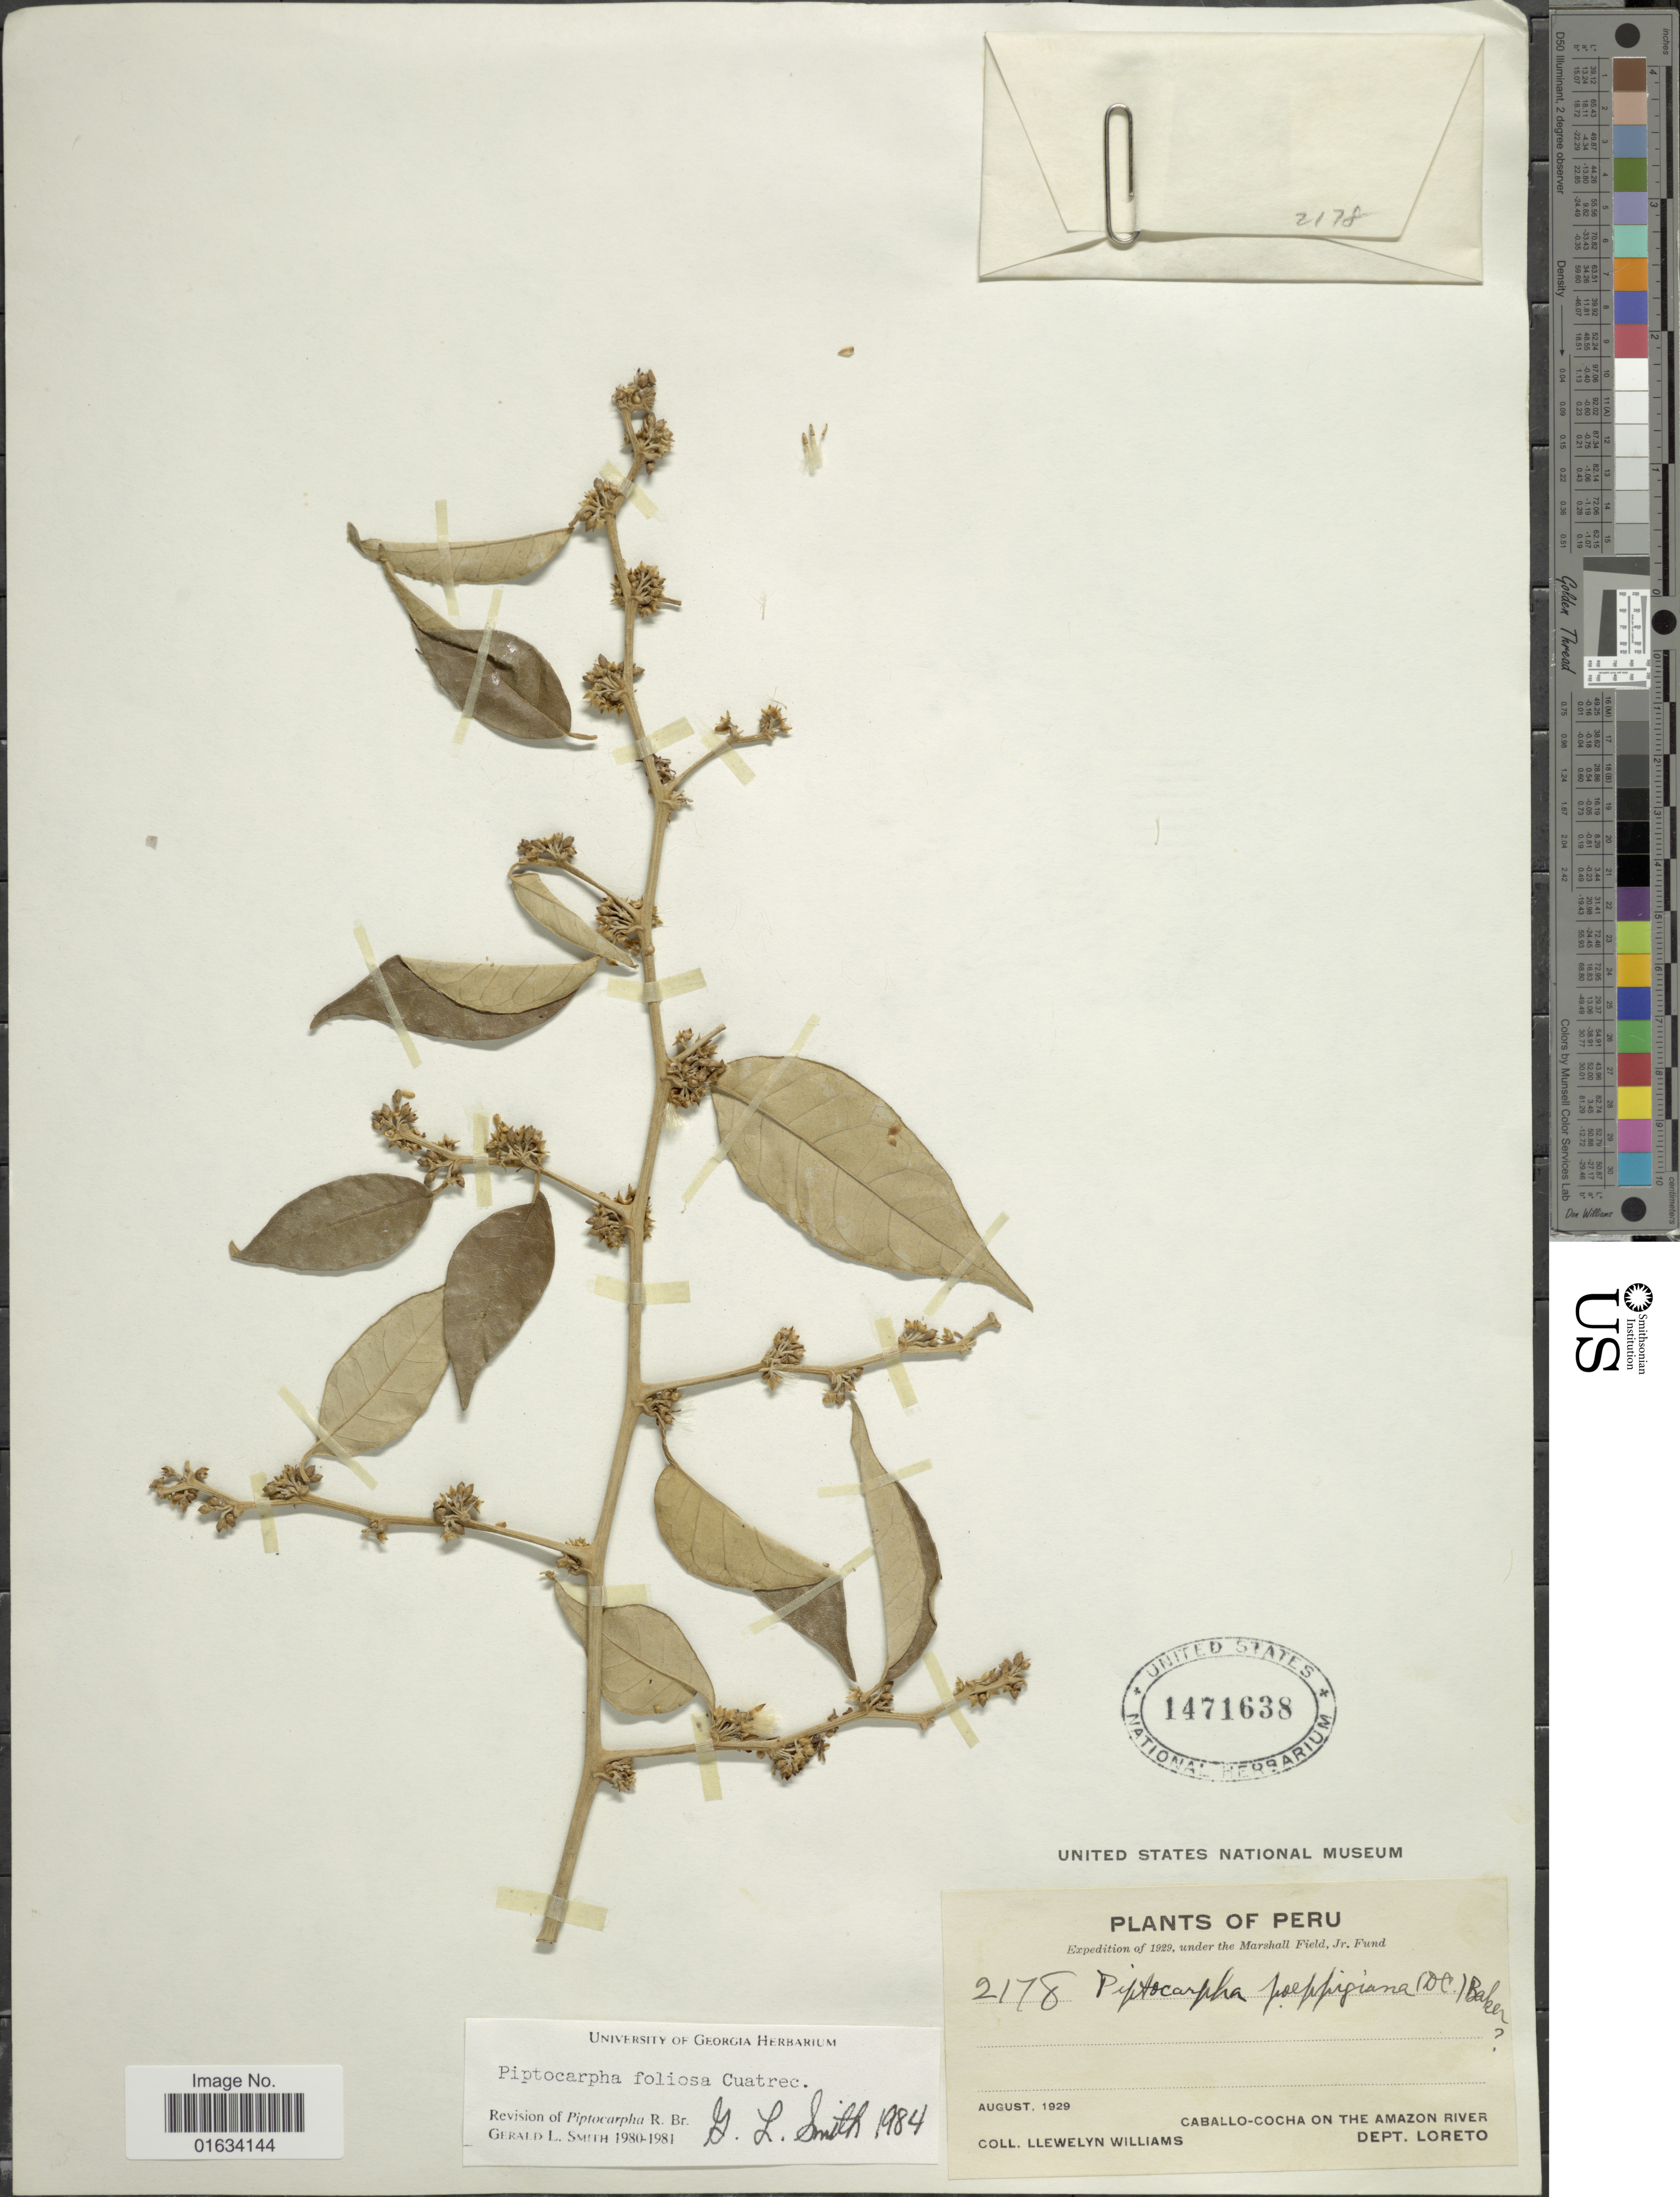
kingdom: Plantae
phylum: Tracheophyta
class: Magnoliopsida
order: Asterales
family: Asteraceae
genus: Piptocarpha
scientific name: Piptocarpha foliosa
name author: Cuatrec.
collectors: Ll. Williams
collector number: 2178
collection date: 1929-08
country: Peru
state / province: Loreto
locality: Peru. Caballo-Cocha on the Amazon River. Dept. Loreto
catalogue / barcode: US 1471638